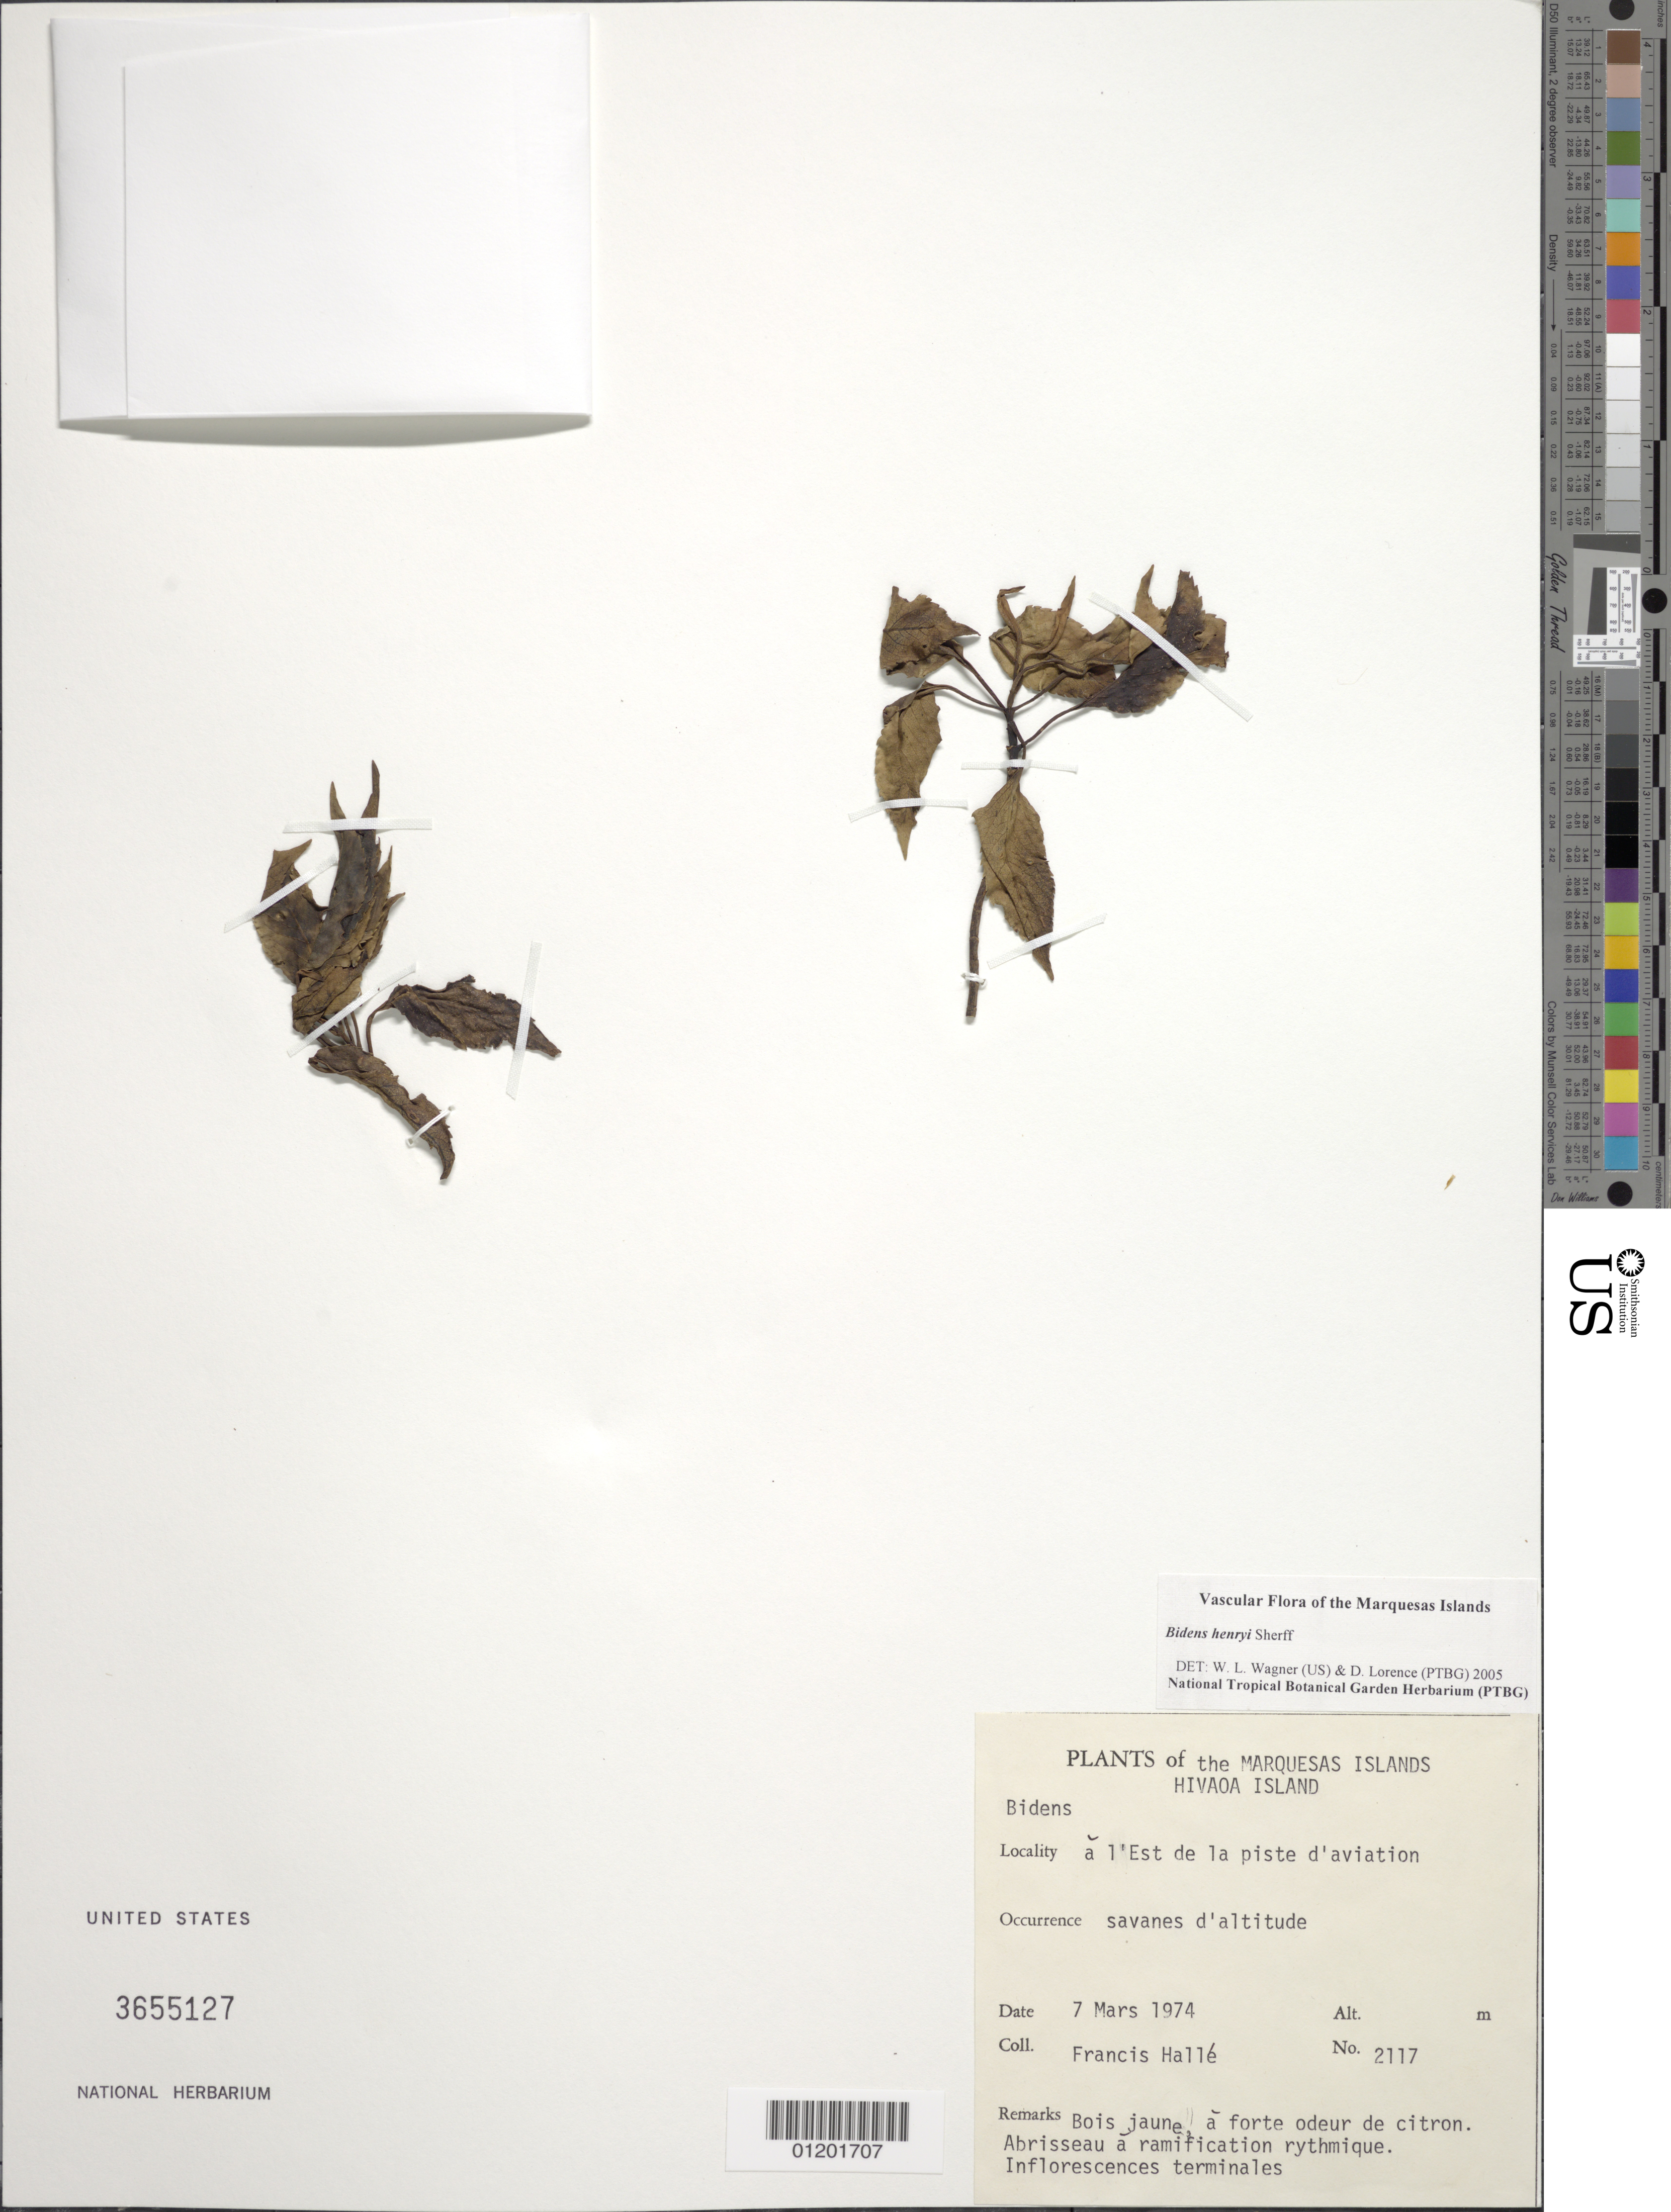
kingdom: Plantae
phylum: Tracheophyta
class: Magnoliopsida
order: Asterales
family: Asteraceae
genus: Bidens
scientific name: Bidens henryi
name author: Sherff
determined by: Wagner, W. L., (BOT), Smithsonian Institution - National Museum of Natural History (UNITED STATES)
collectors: F. Hallé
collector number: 2117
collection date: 1974-03-07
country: French Polynesia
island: Hiva Oa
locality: à l'est de la piste d'aviation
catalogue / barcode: US 3655127